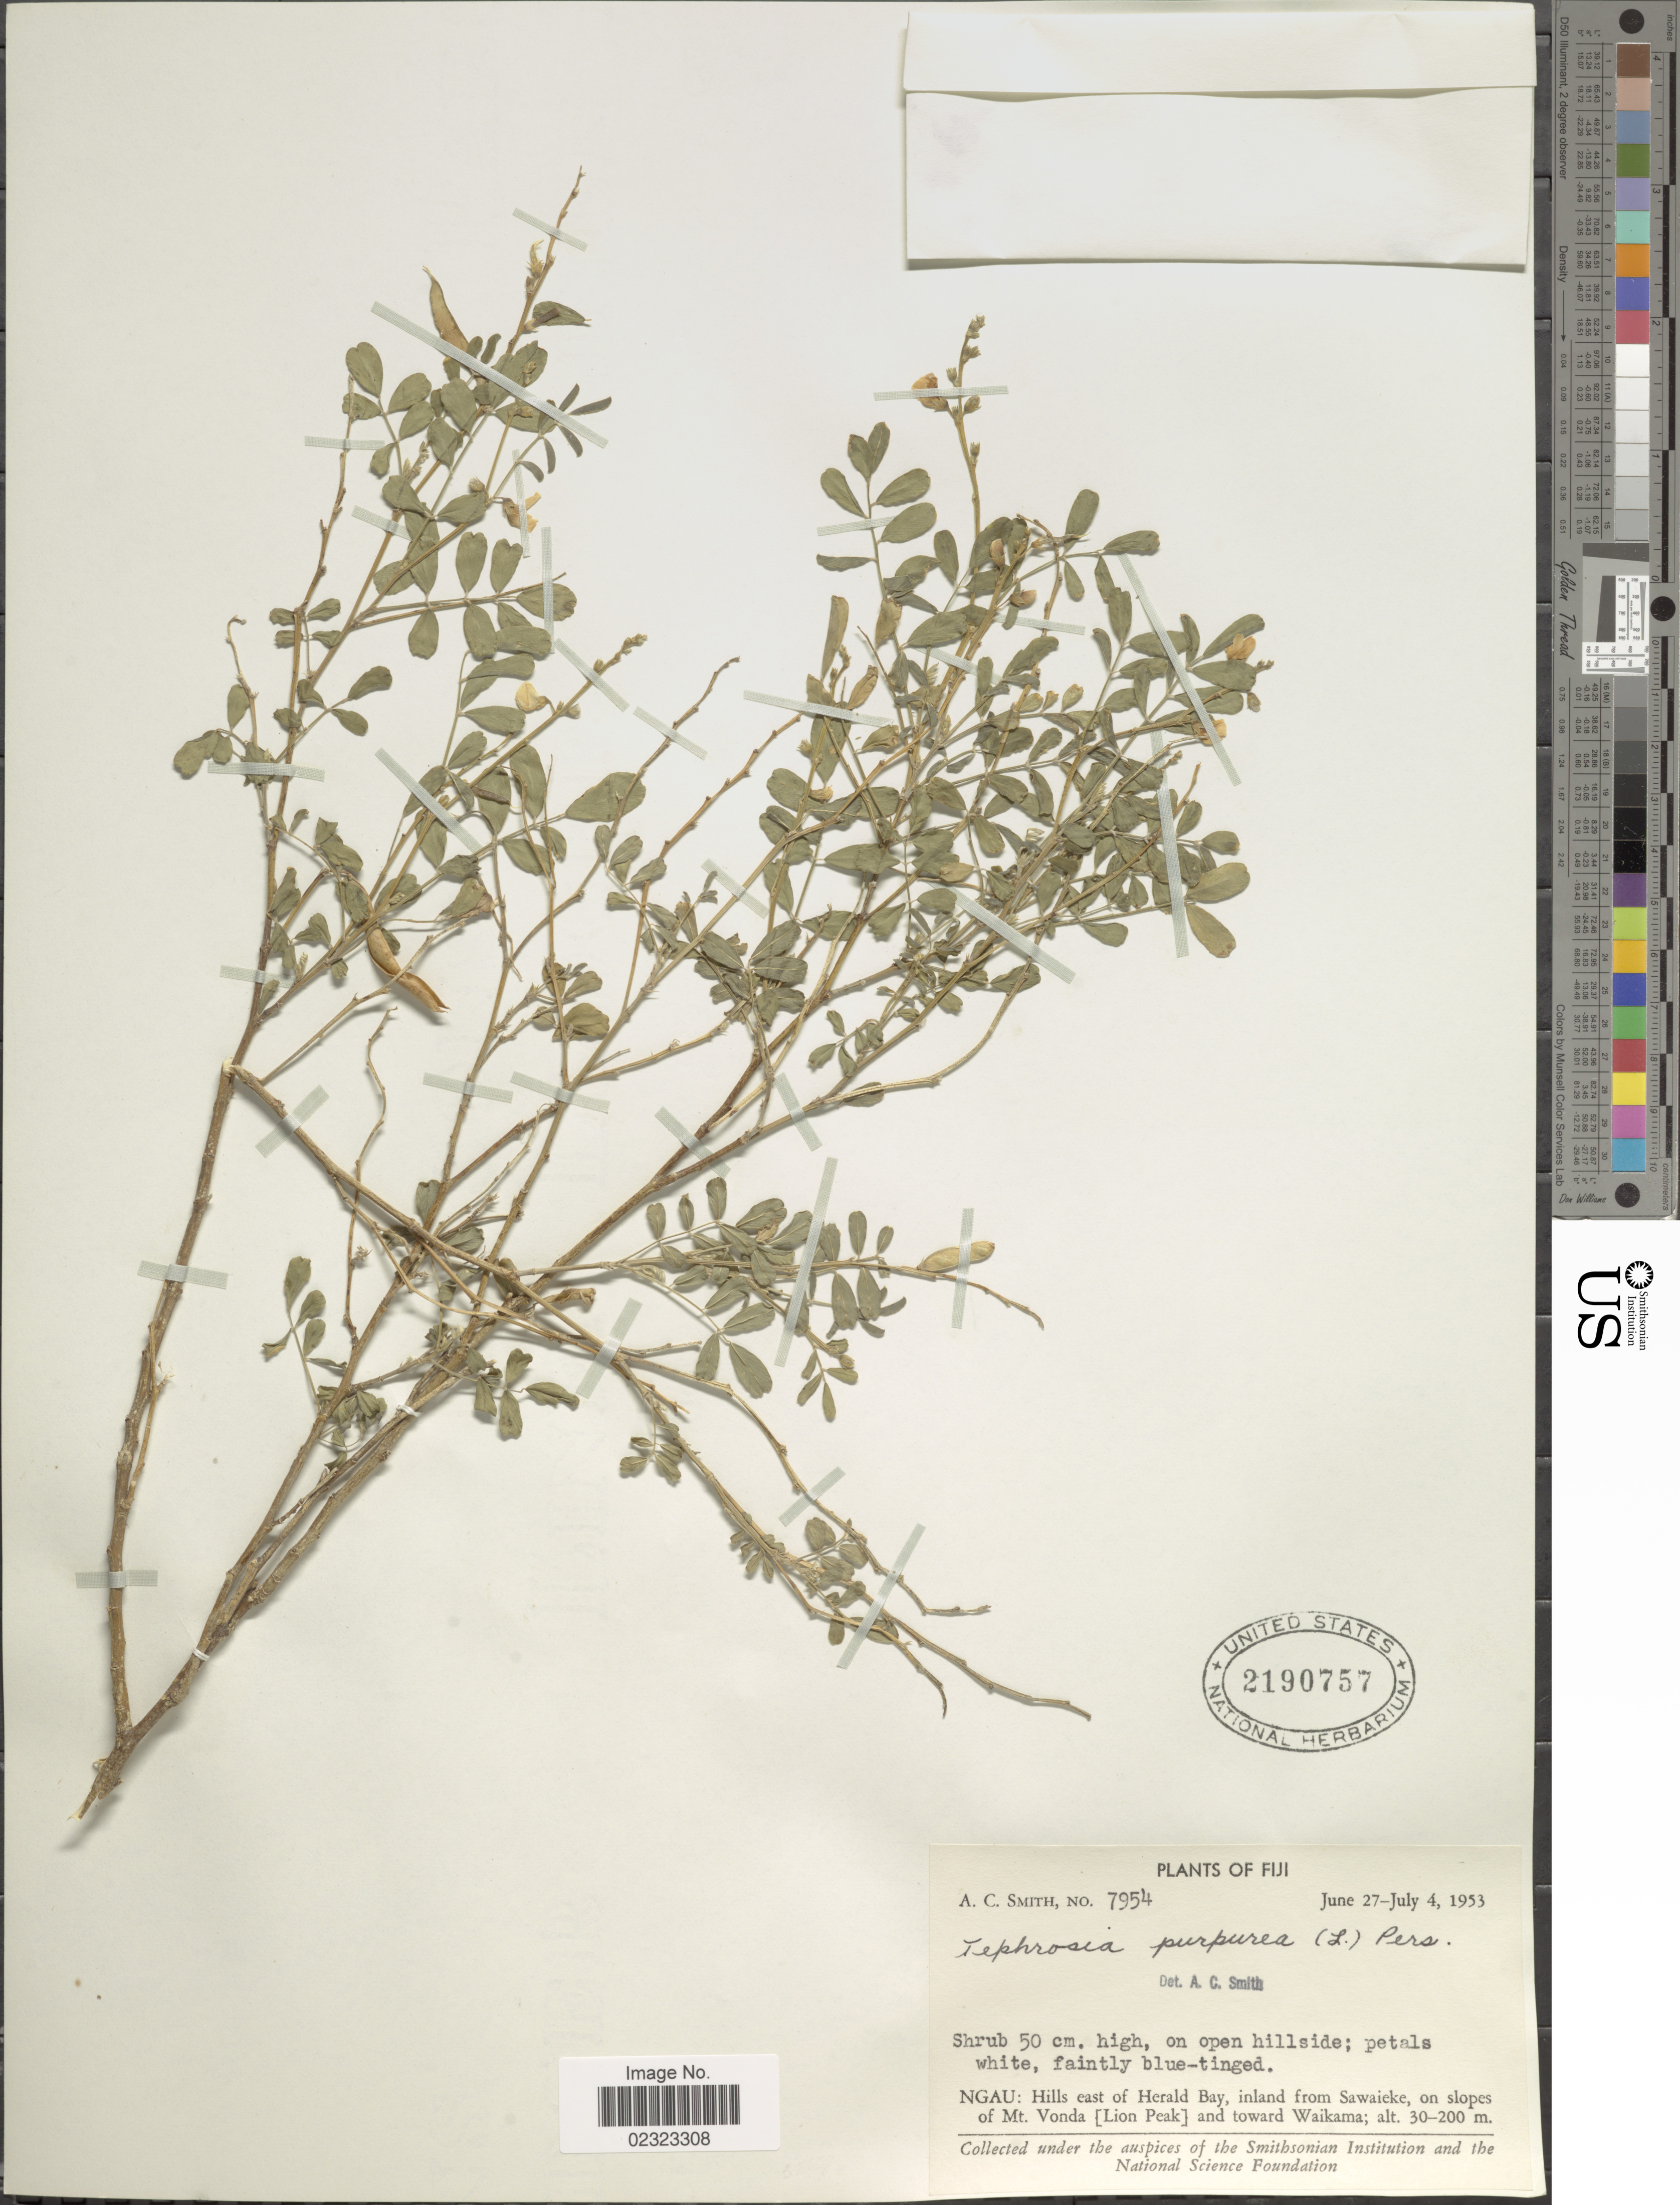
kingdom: Plantae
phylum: Tracheophyta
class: Magnoliopsida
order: Fabales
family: Fabaceae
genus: Tephrosia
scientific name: Tephrosia purpurea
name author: (L.) Pers.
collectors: A. C. Smith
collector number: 7954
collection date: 1953-06-27/1953-07-04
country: Fiji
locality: Ngau: hills east of Herald Bay, inland from Sawaieke, on slopes of Mt. Vonda (Lion Peak) and toward Waikama, open hillside.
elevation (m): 30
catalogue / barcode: US 2190757